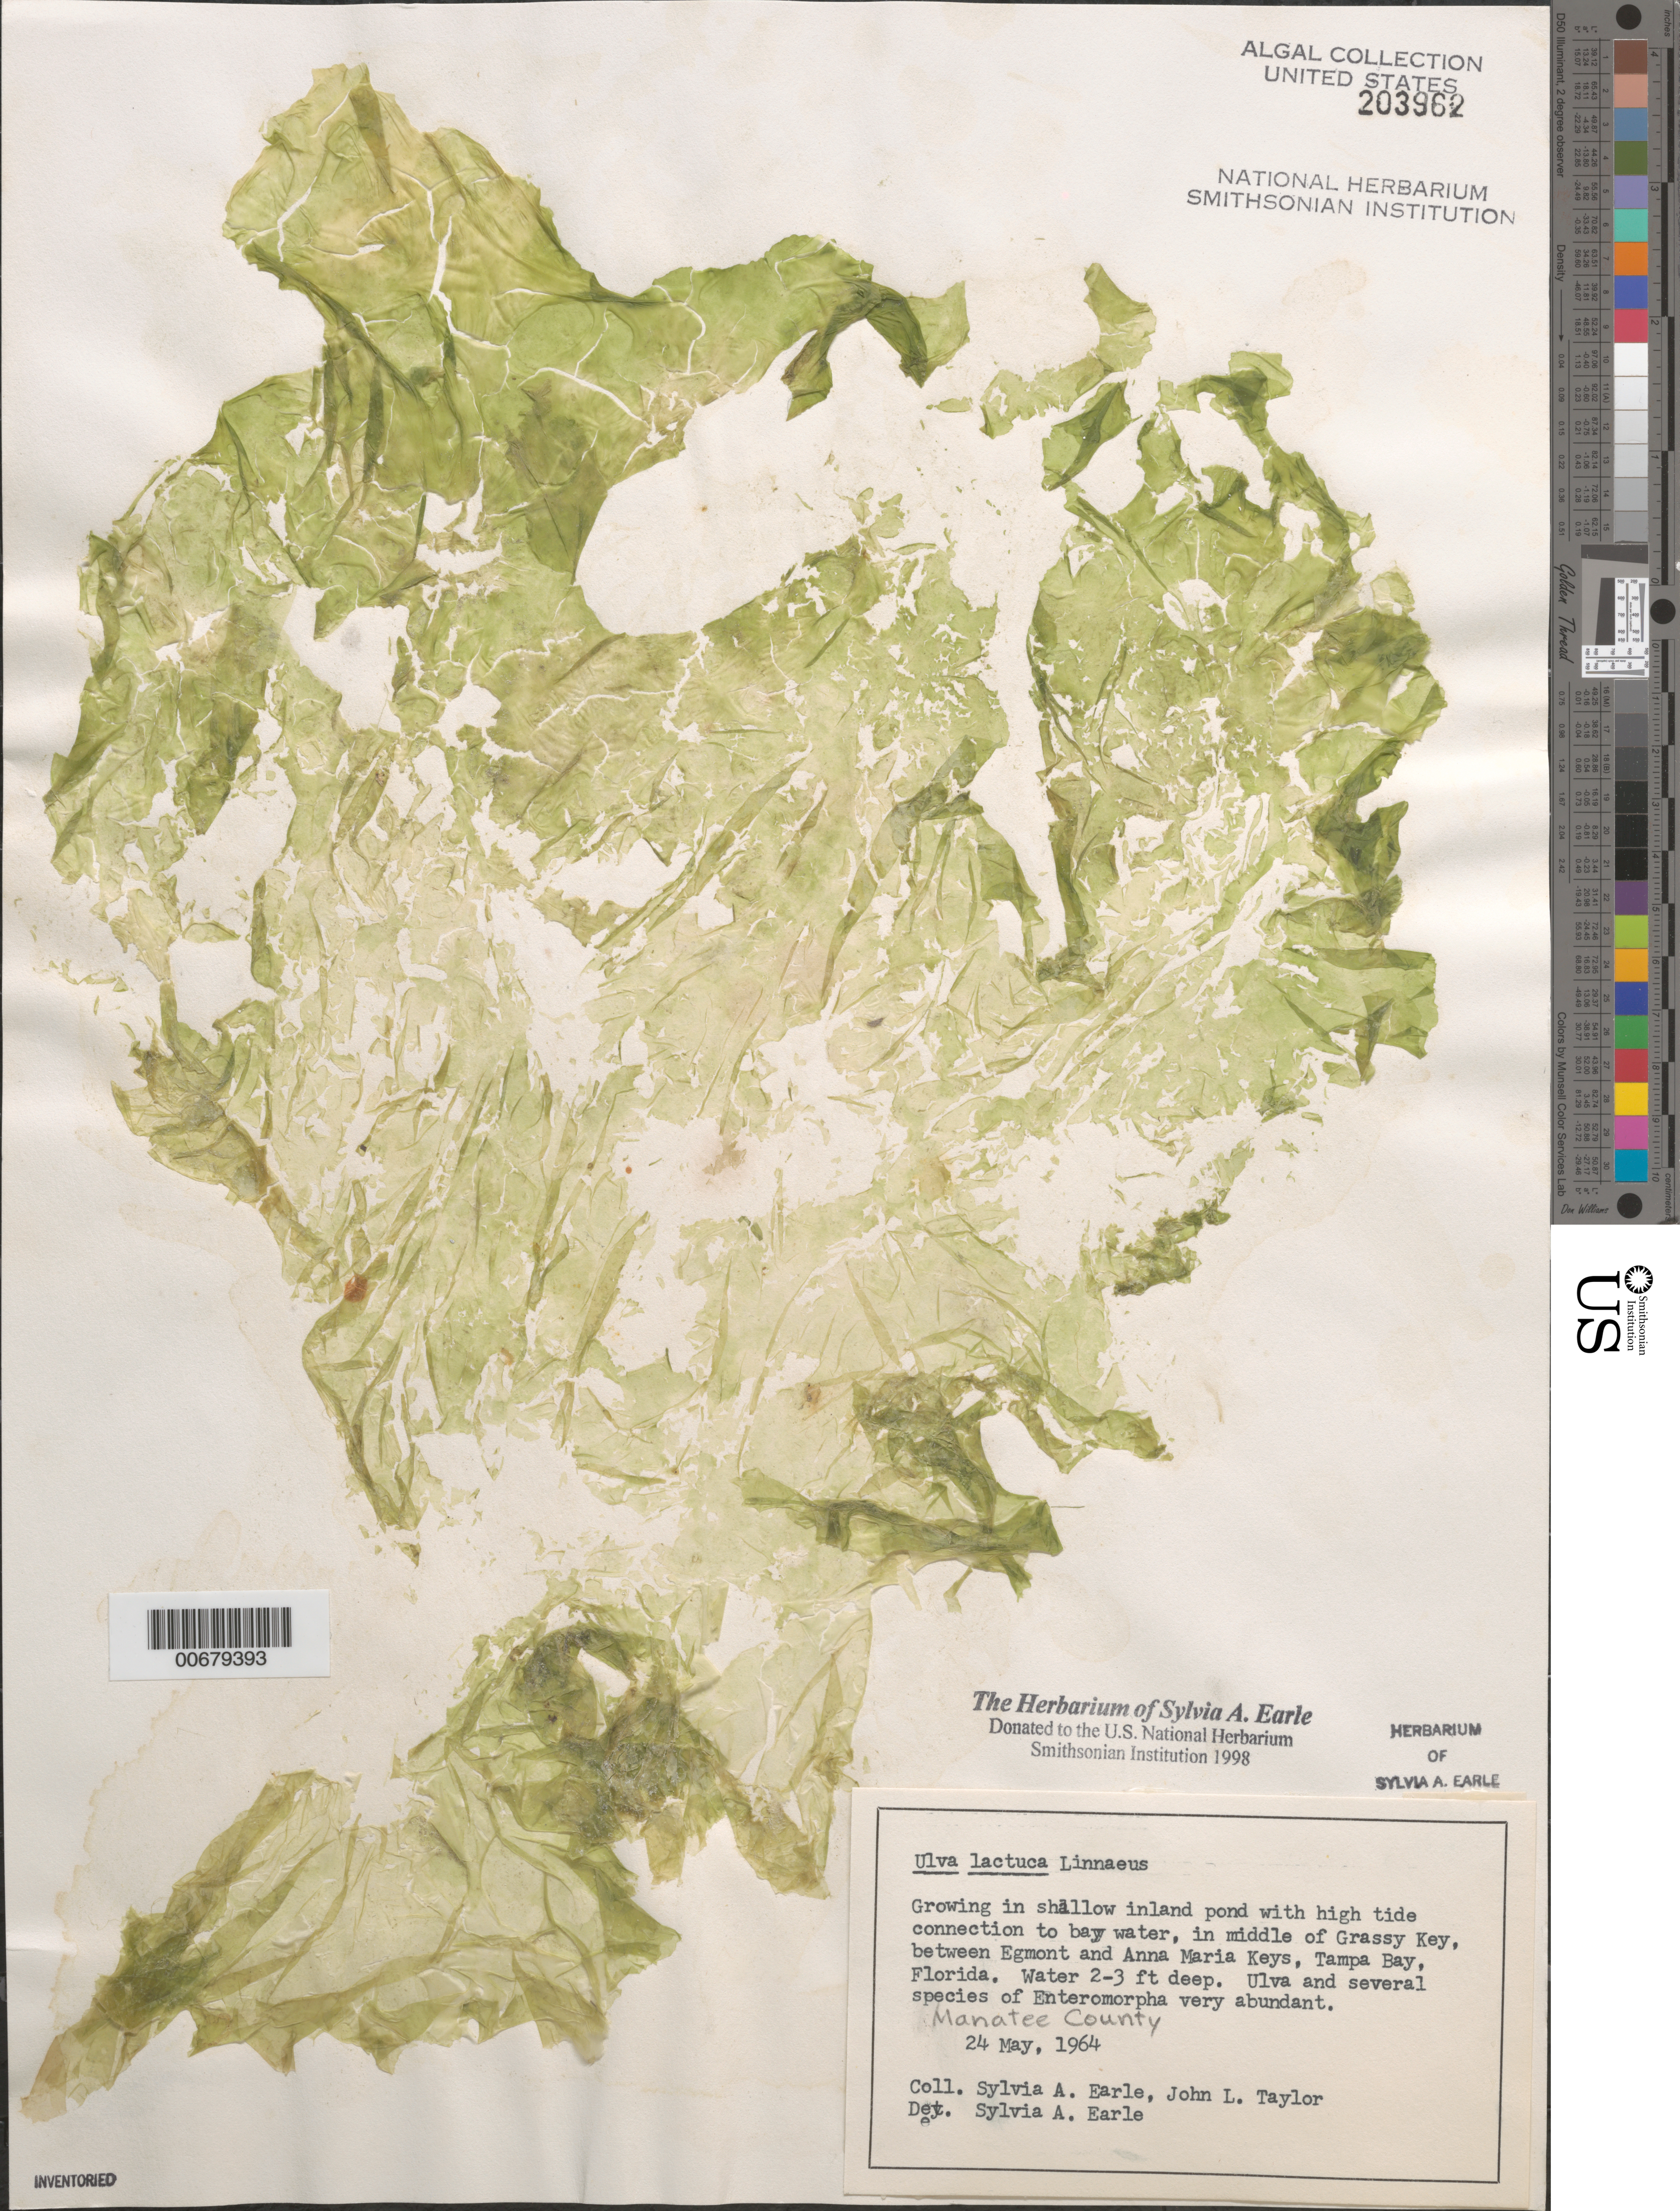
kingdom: Plantae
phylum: Chlorophyta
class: Ulvophyceae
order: Ulvales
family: Ulvaceae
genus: Ulva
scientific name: Ulva lactuca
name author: L.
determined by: Earle, S. A.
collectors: S. A. Earle & J. L. Taylor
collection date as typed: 24 May 1964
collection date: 1964-05-24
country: United States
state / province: Florida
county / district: Manatee County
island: Grassy Key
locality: Tampa Bay (between Egmont Key and Anna Maria Key)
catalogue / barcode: US 203962